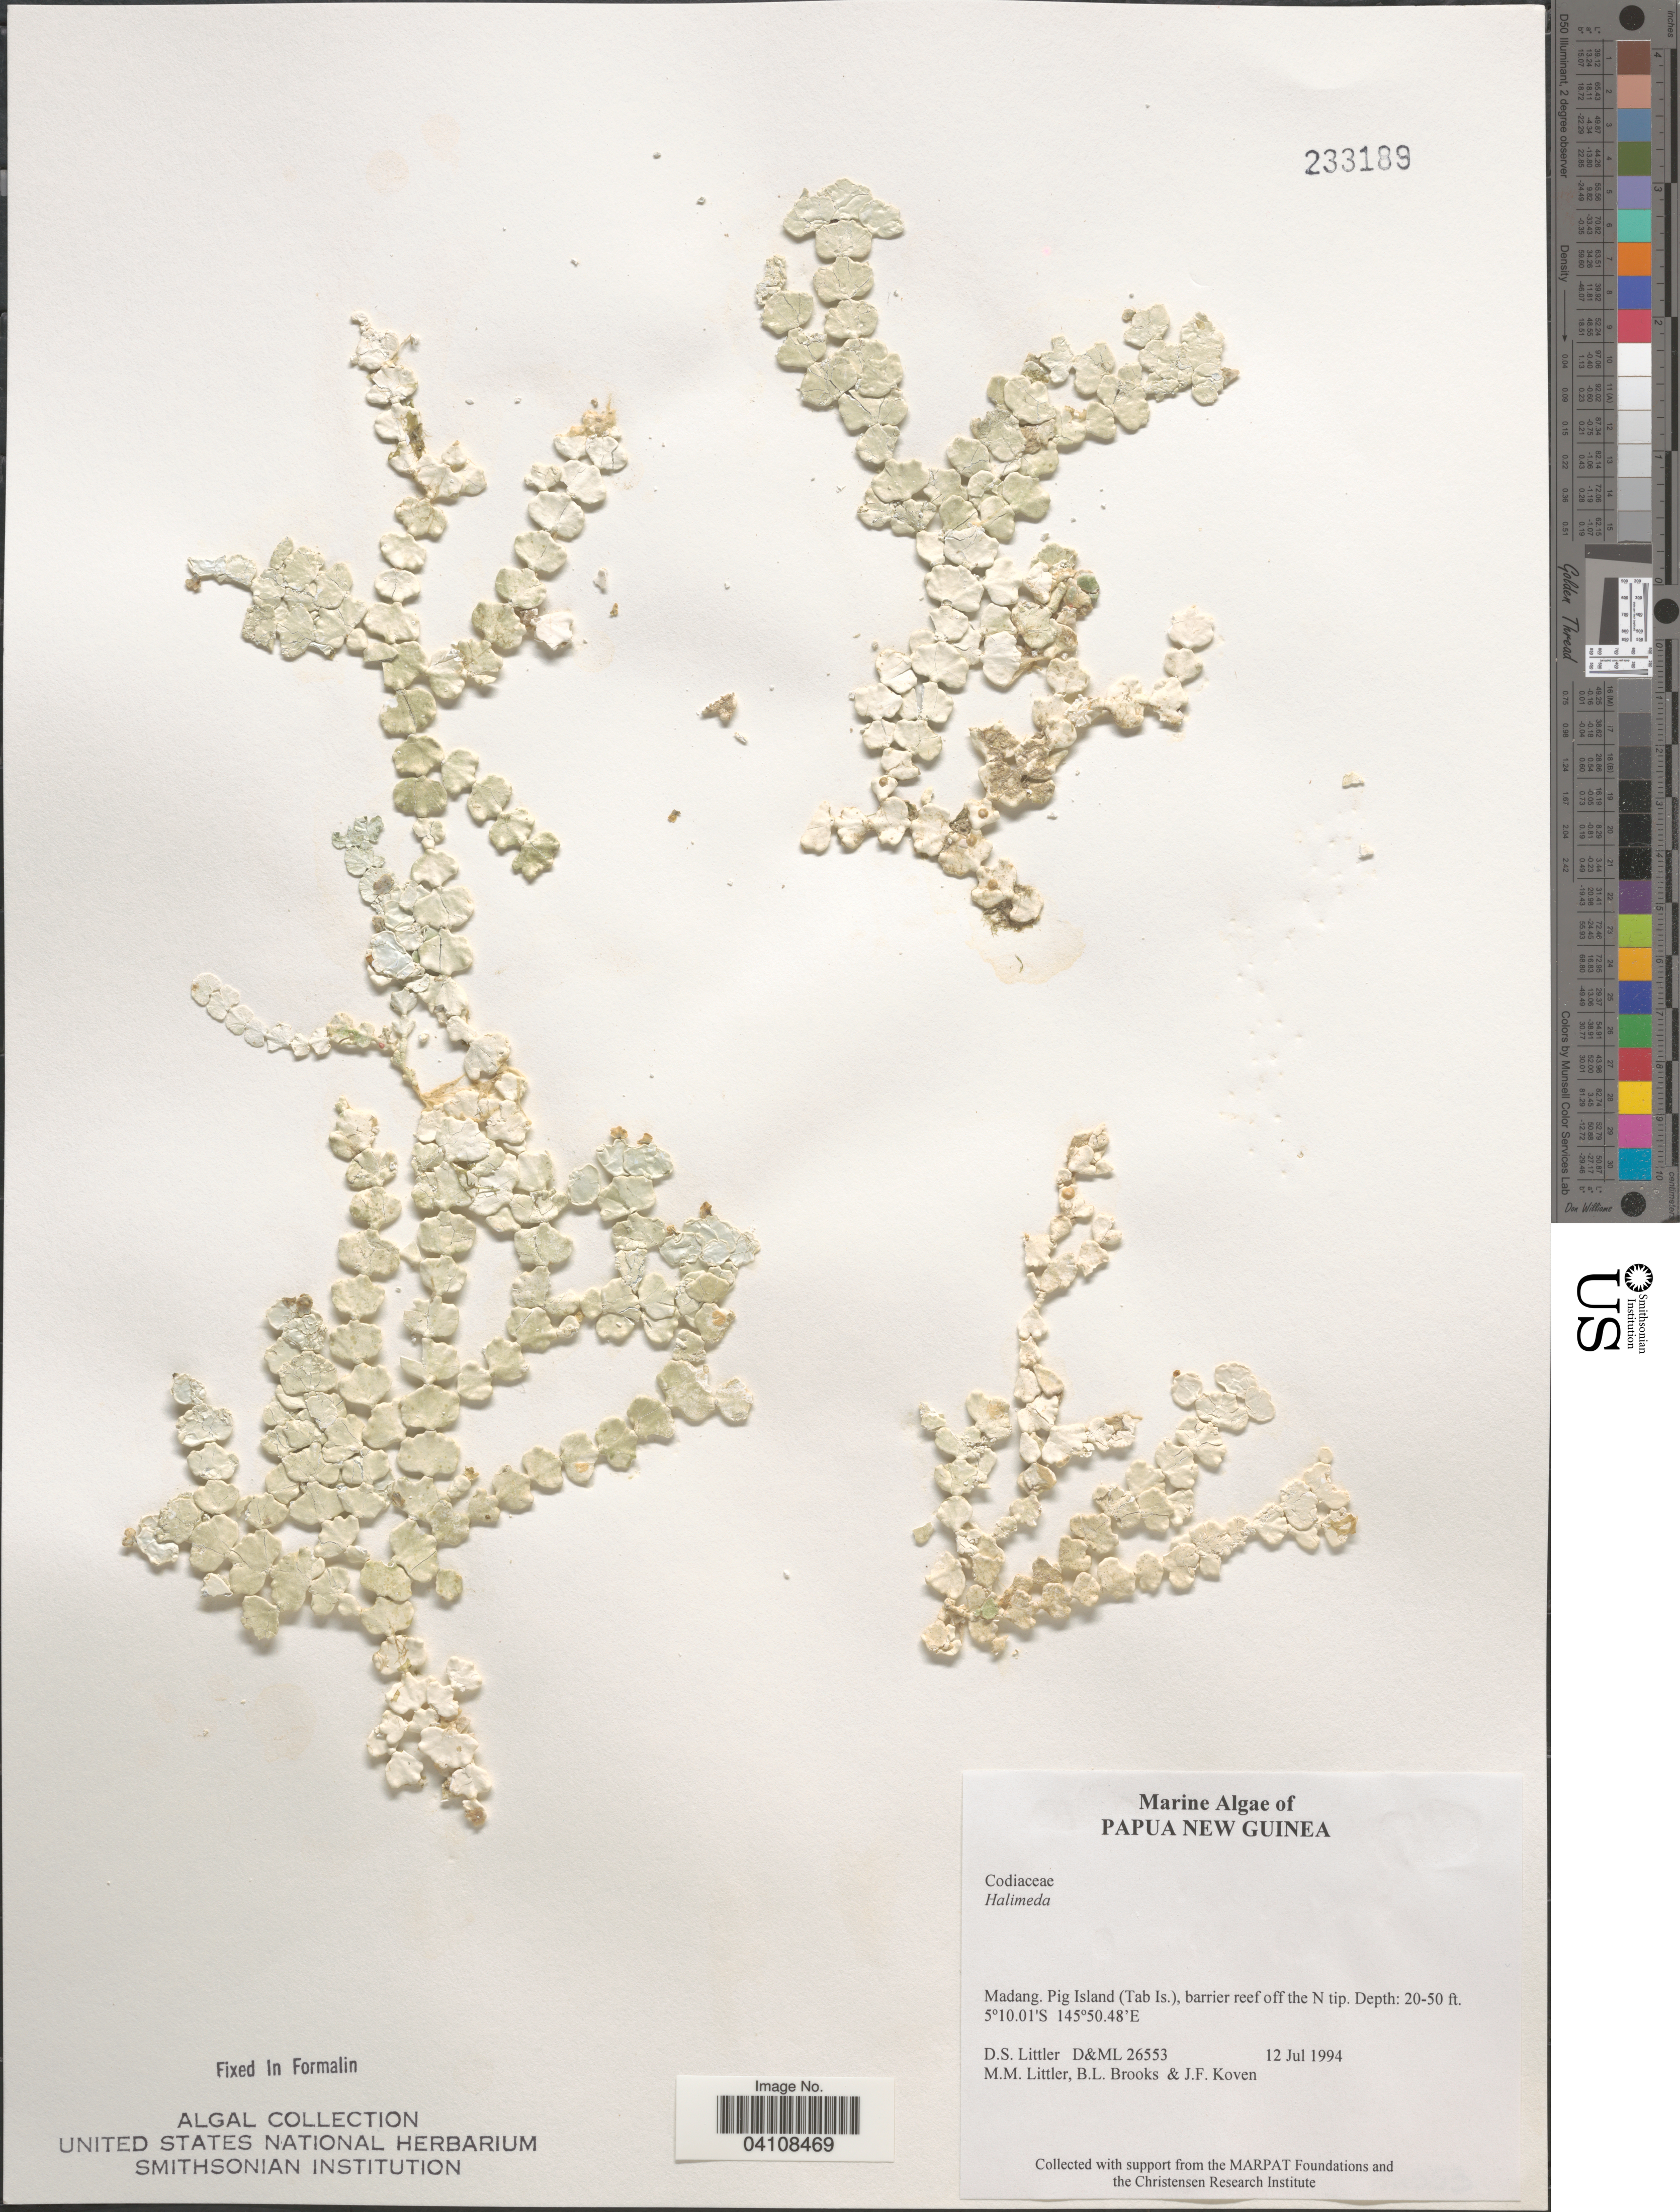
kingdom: Plantae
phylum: Chlorophyta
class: Ulvophyceae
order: Bryopsidales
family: Halimedaceae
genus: Halimeda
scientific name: Halimeda sp.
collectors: D. S. Littler, B. Brooks & J. Koven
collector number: D&ML26553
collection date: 1994-07-12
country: Papua New Guinea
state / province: Madang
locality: Pig Island (Tab Is.), barrier reef off the N tip.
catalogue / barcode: US 233189